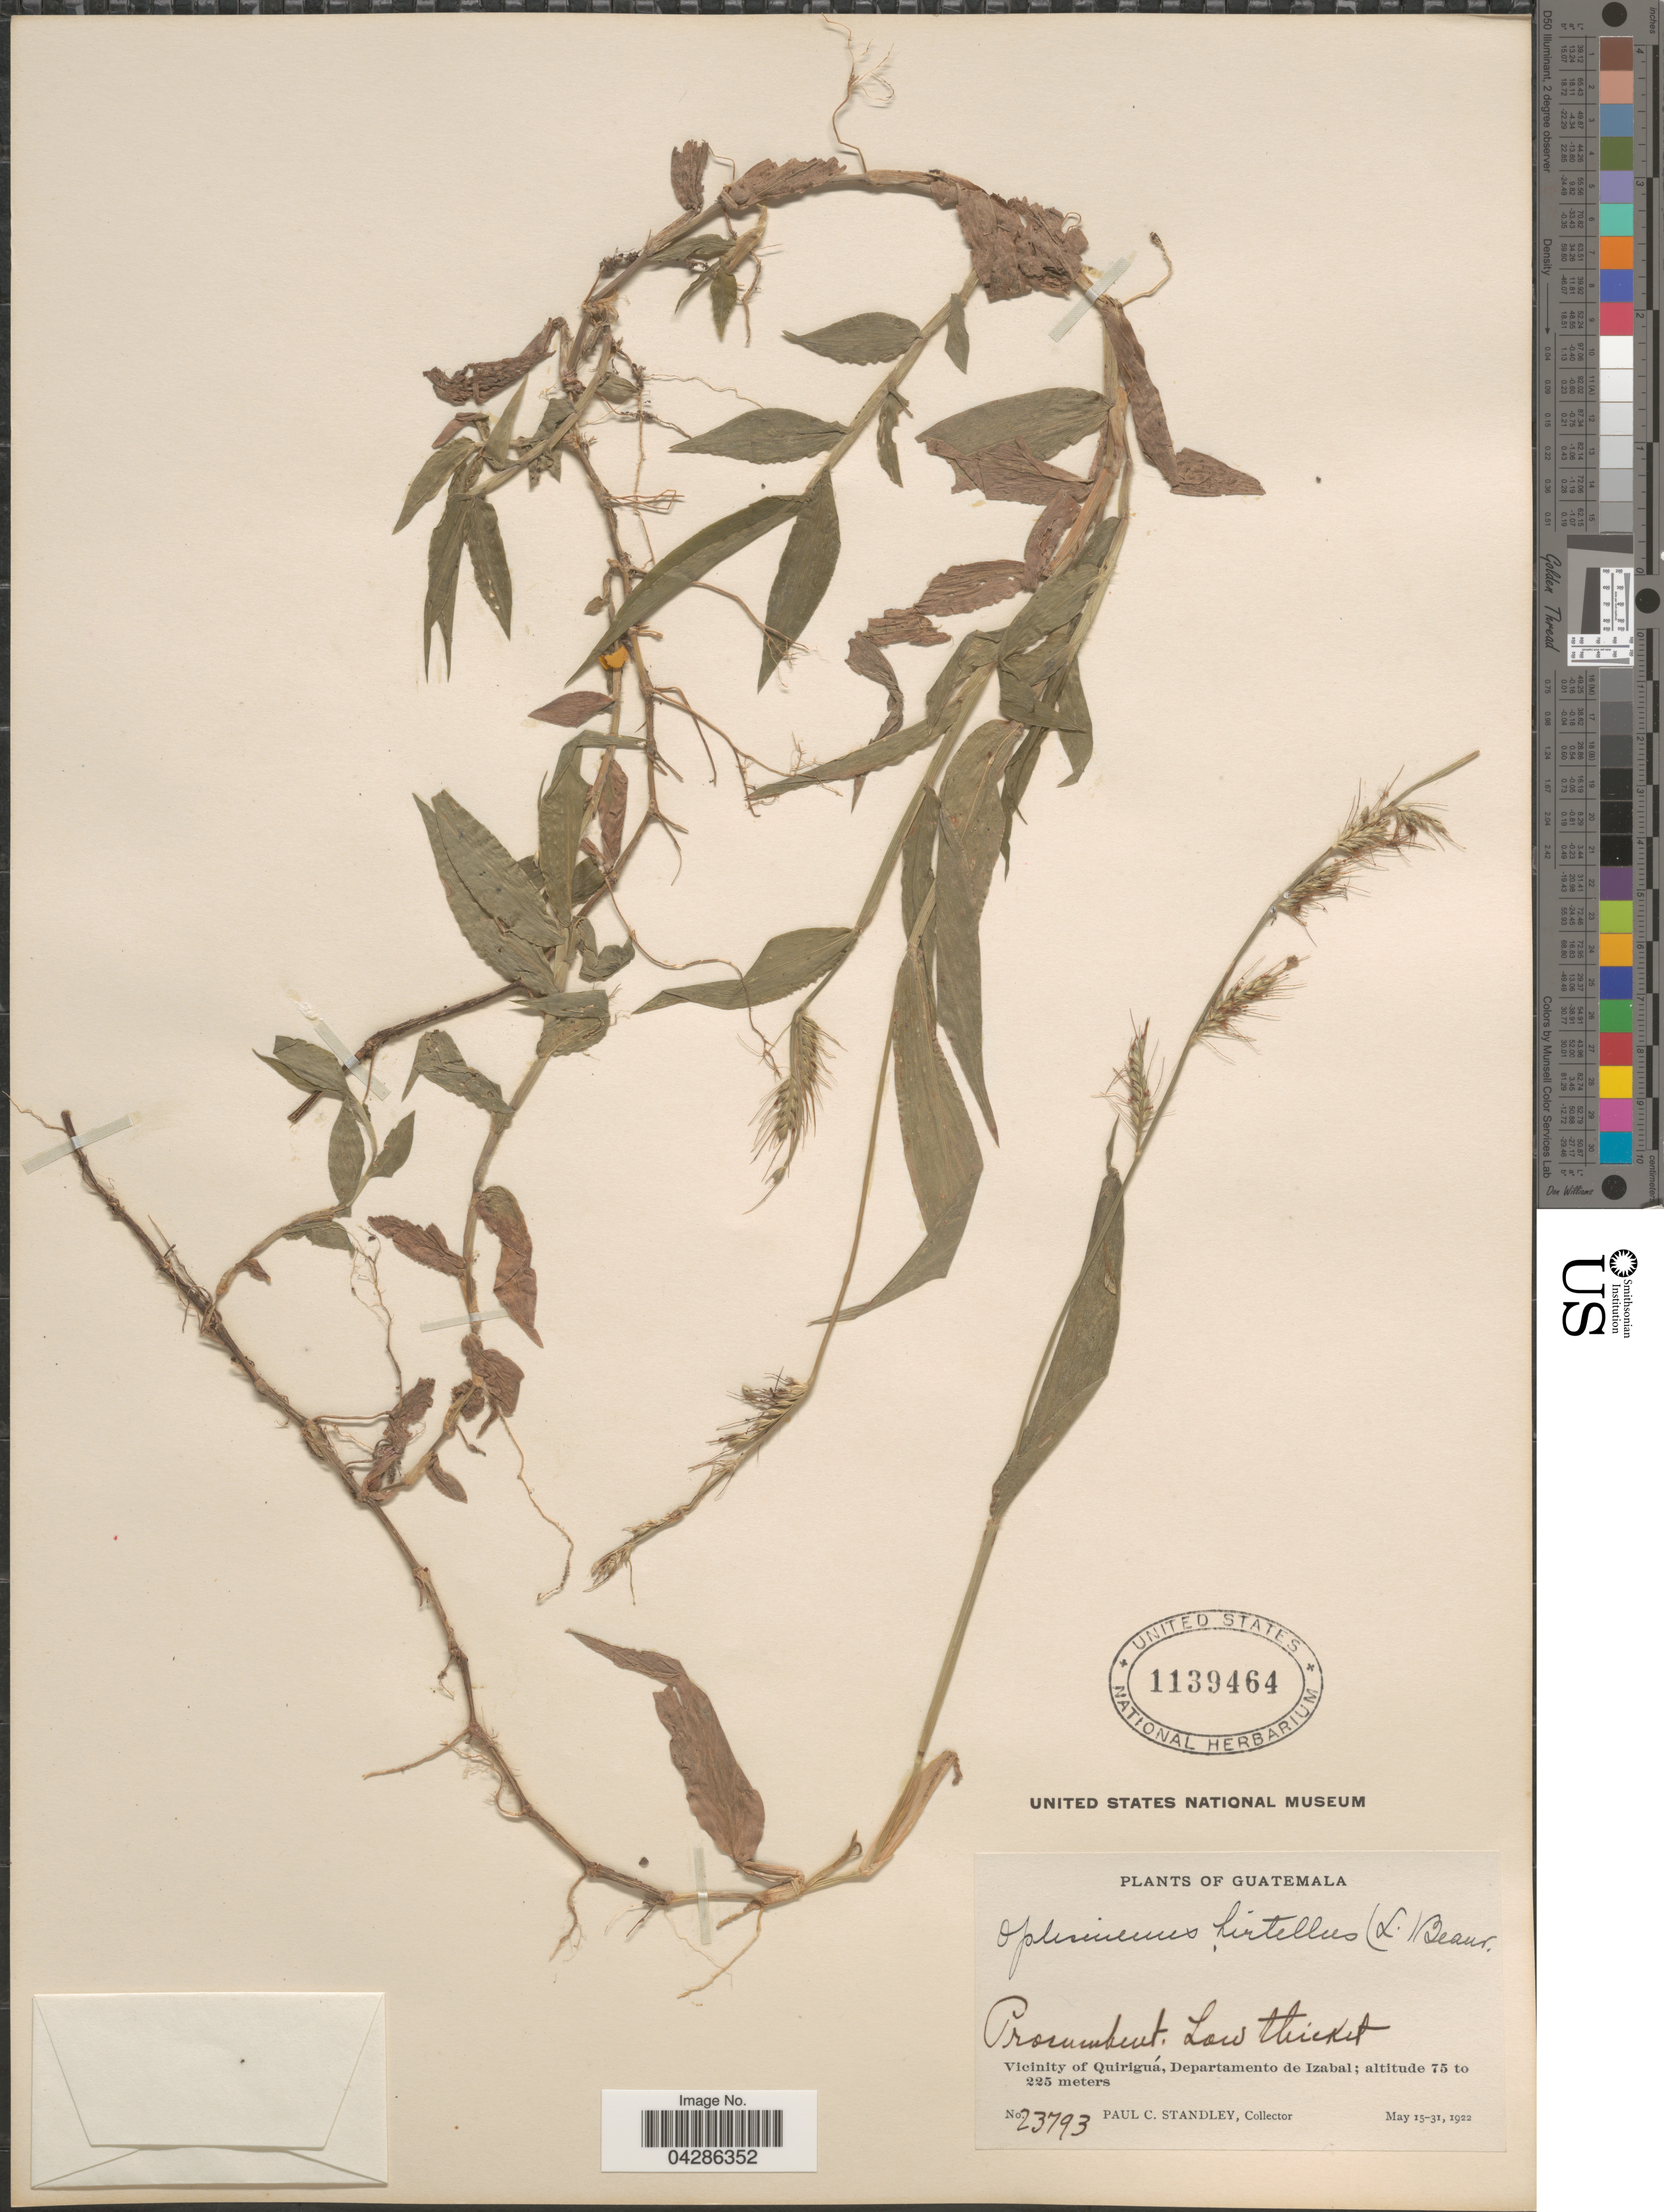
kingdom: Plantae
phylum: Tracheophyta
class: Liliopsida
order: Poales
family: Poaceae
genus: Oplismenus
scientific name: Oplismenus hirtellus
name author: (L.) P. Beauv.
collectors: P. C. Standley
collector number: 23793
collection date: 1922-05-15/1922-05-31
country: Guatemala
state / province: Izabal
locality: Vicinity of Quiriguá, Departamento de Izabal.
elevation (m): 75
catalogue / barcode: US 1139464